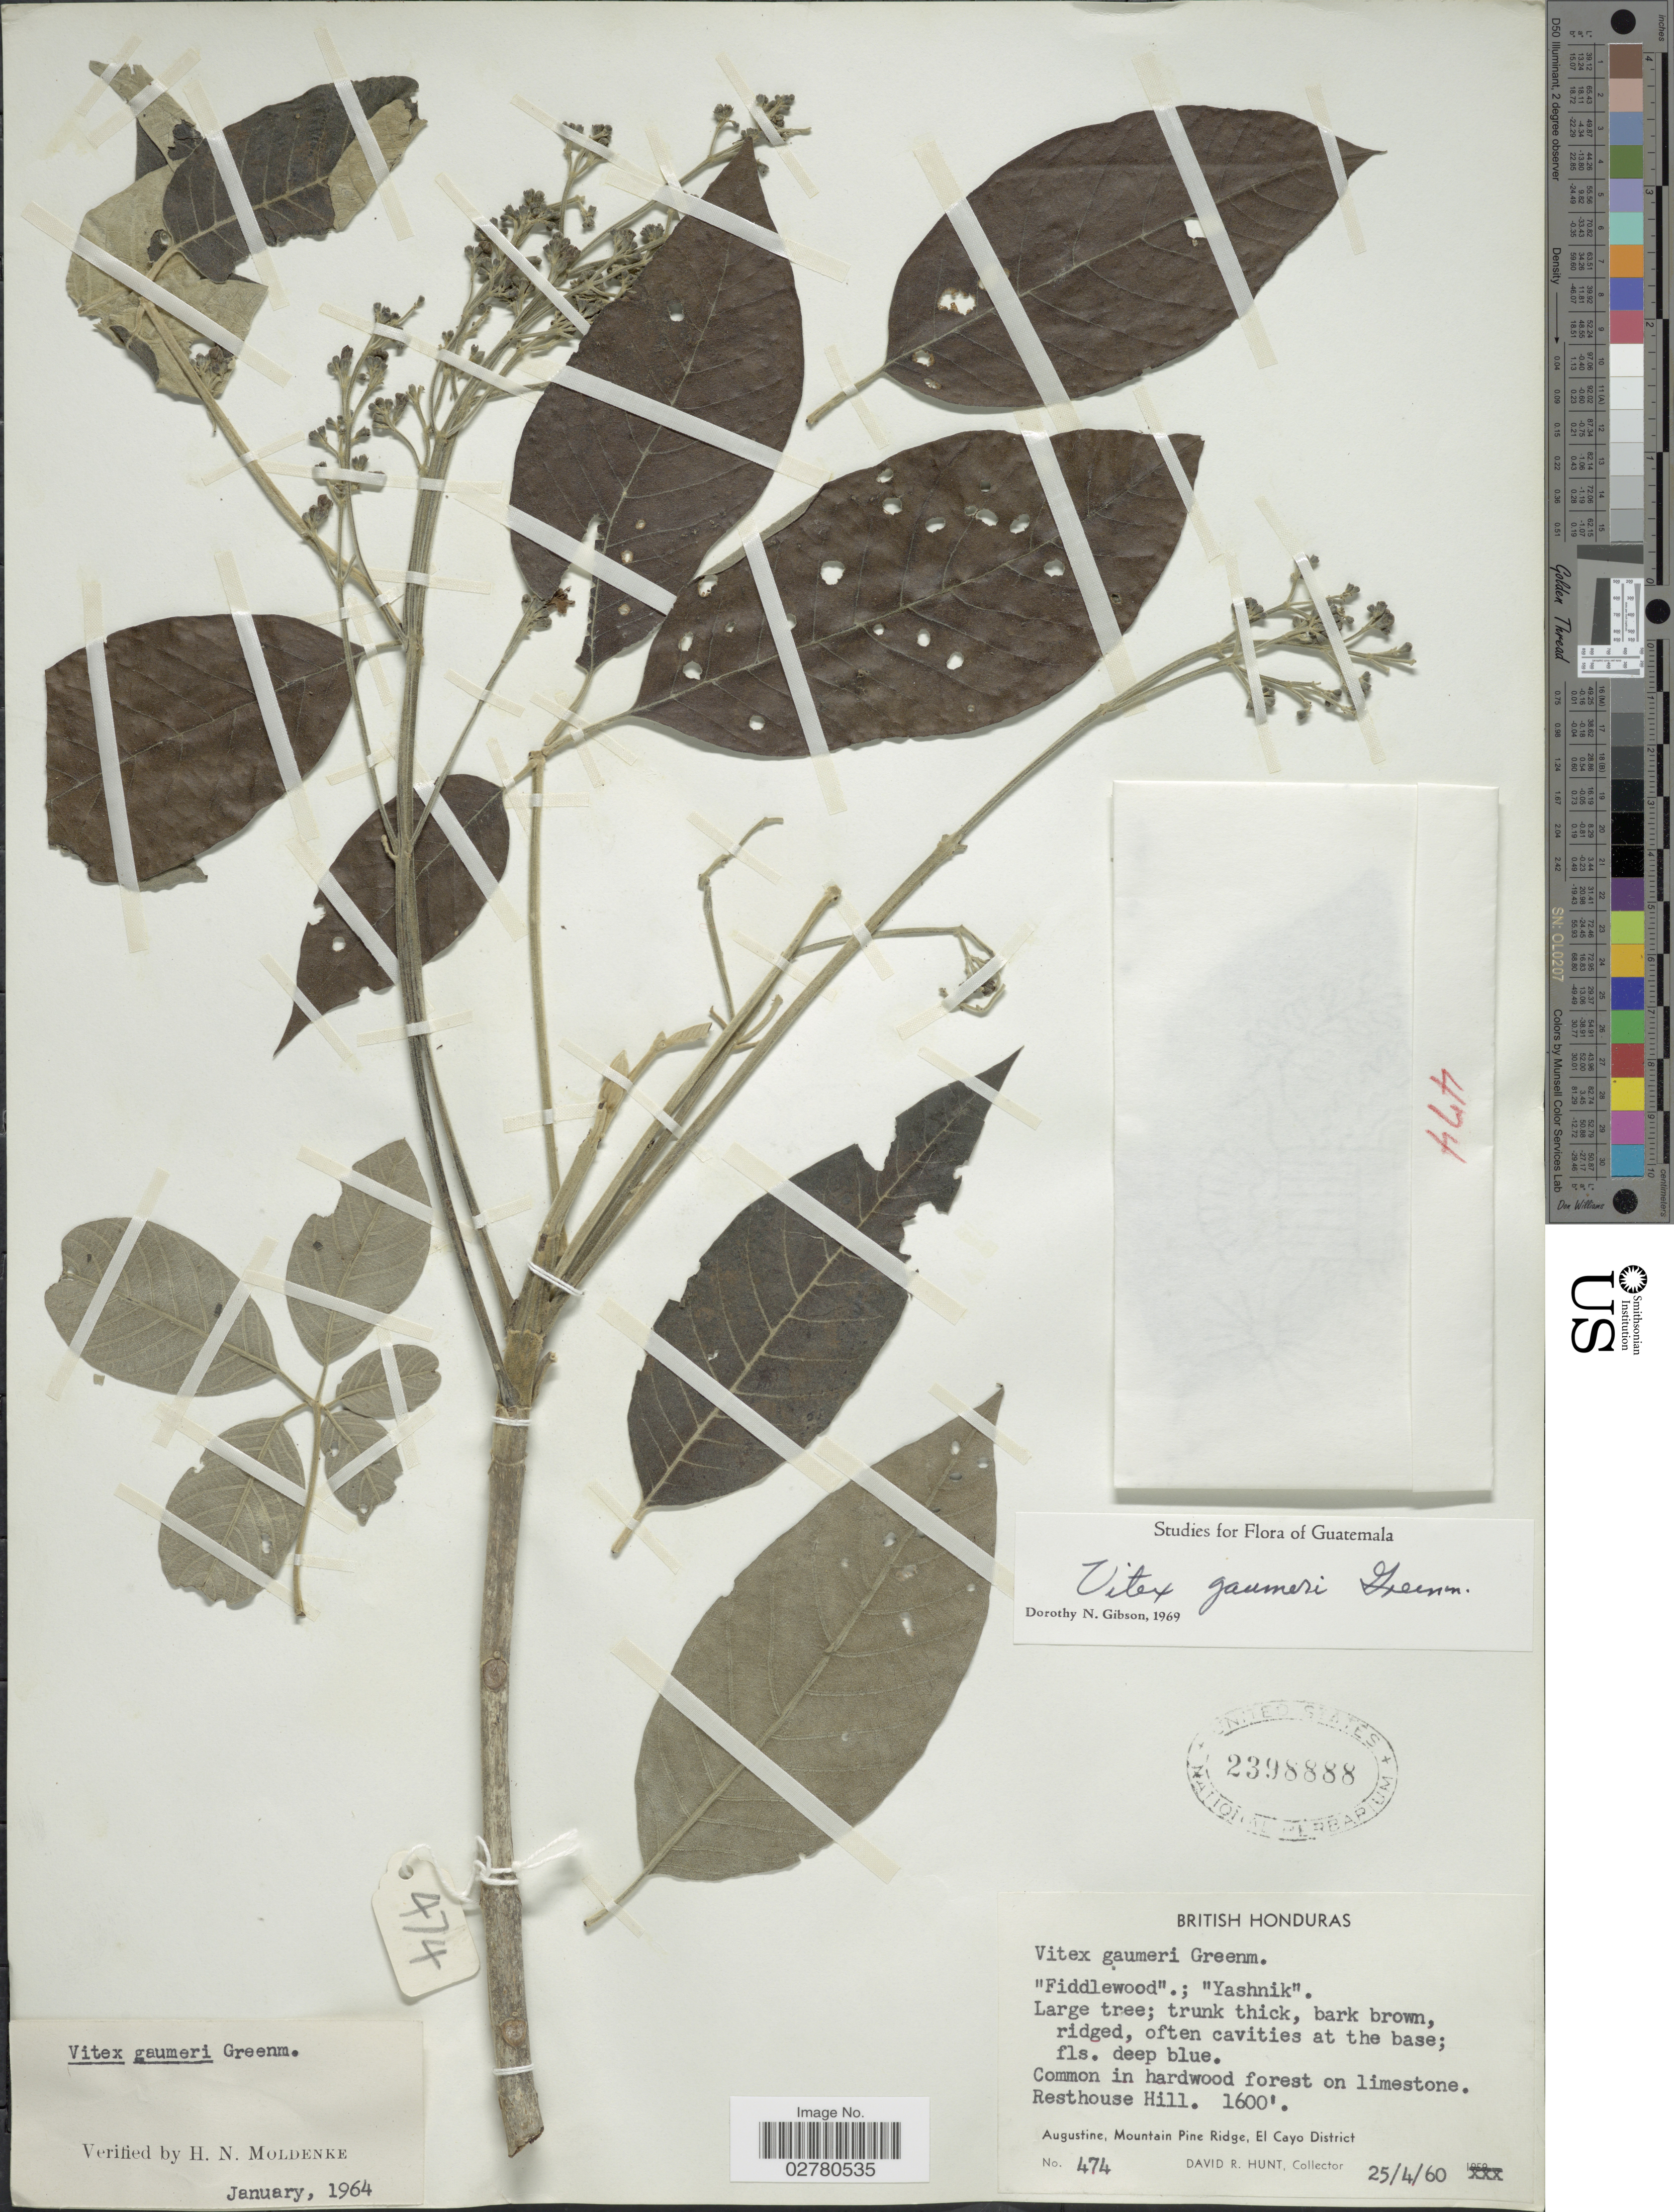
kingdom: Plantae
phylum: Tracheophyta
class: Magnoliopsida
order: Lamiales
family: Lamiaceae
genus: Vitex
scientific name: Vitex gaumeri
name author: Greenm.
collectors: D. R. Hunt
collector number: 474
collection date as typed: Transcribed d/m/y: 25/4/60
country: Belize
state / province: Cayo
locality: British Honduras, Resthouse Hill, Augustine, Mountain Pine Ridge, El Cayo District.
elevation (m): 488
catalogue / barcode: US 2398888